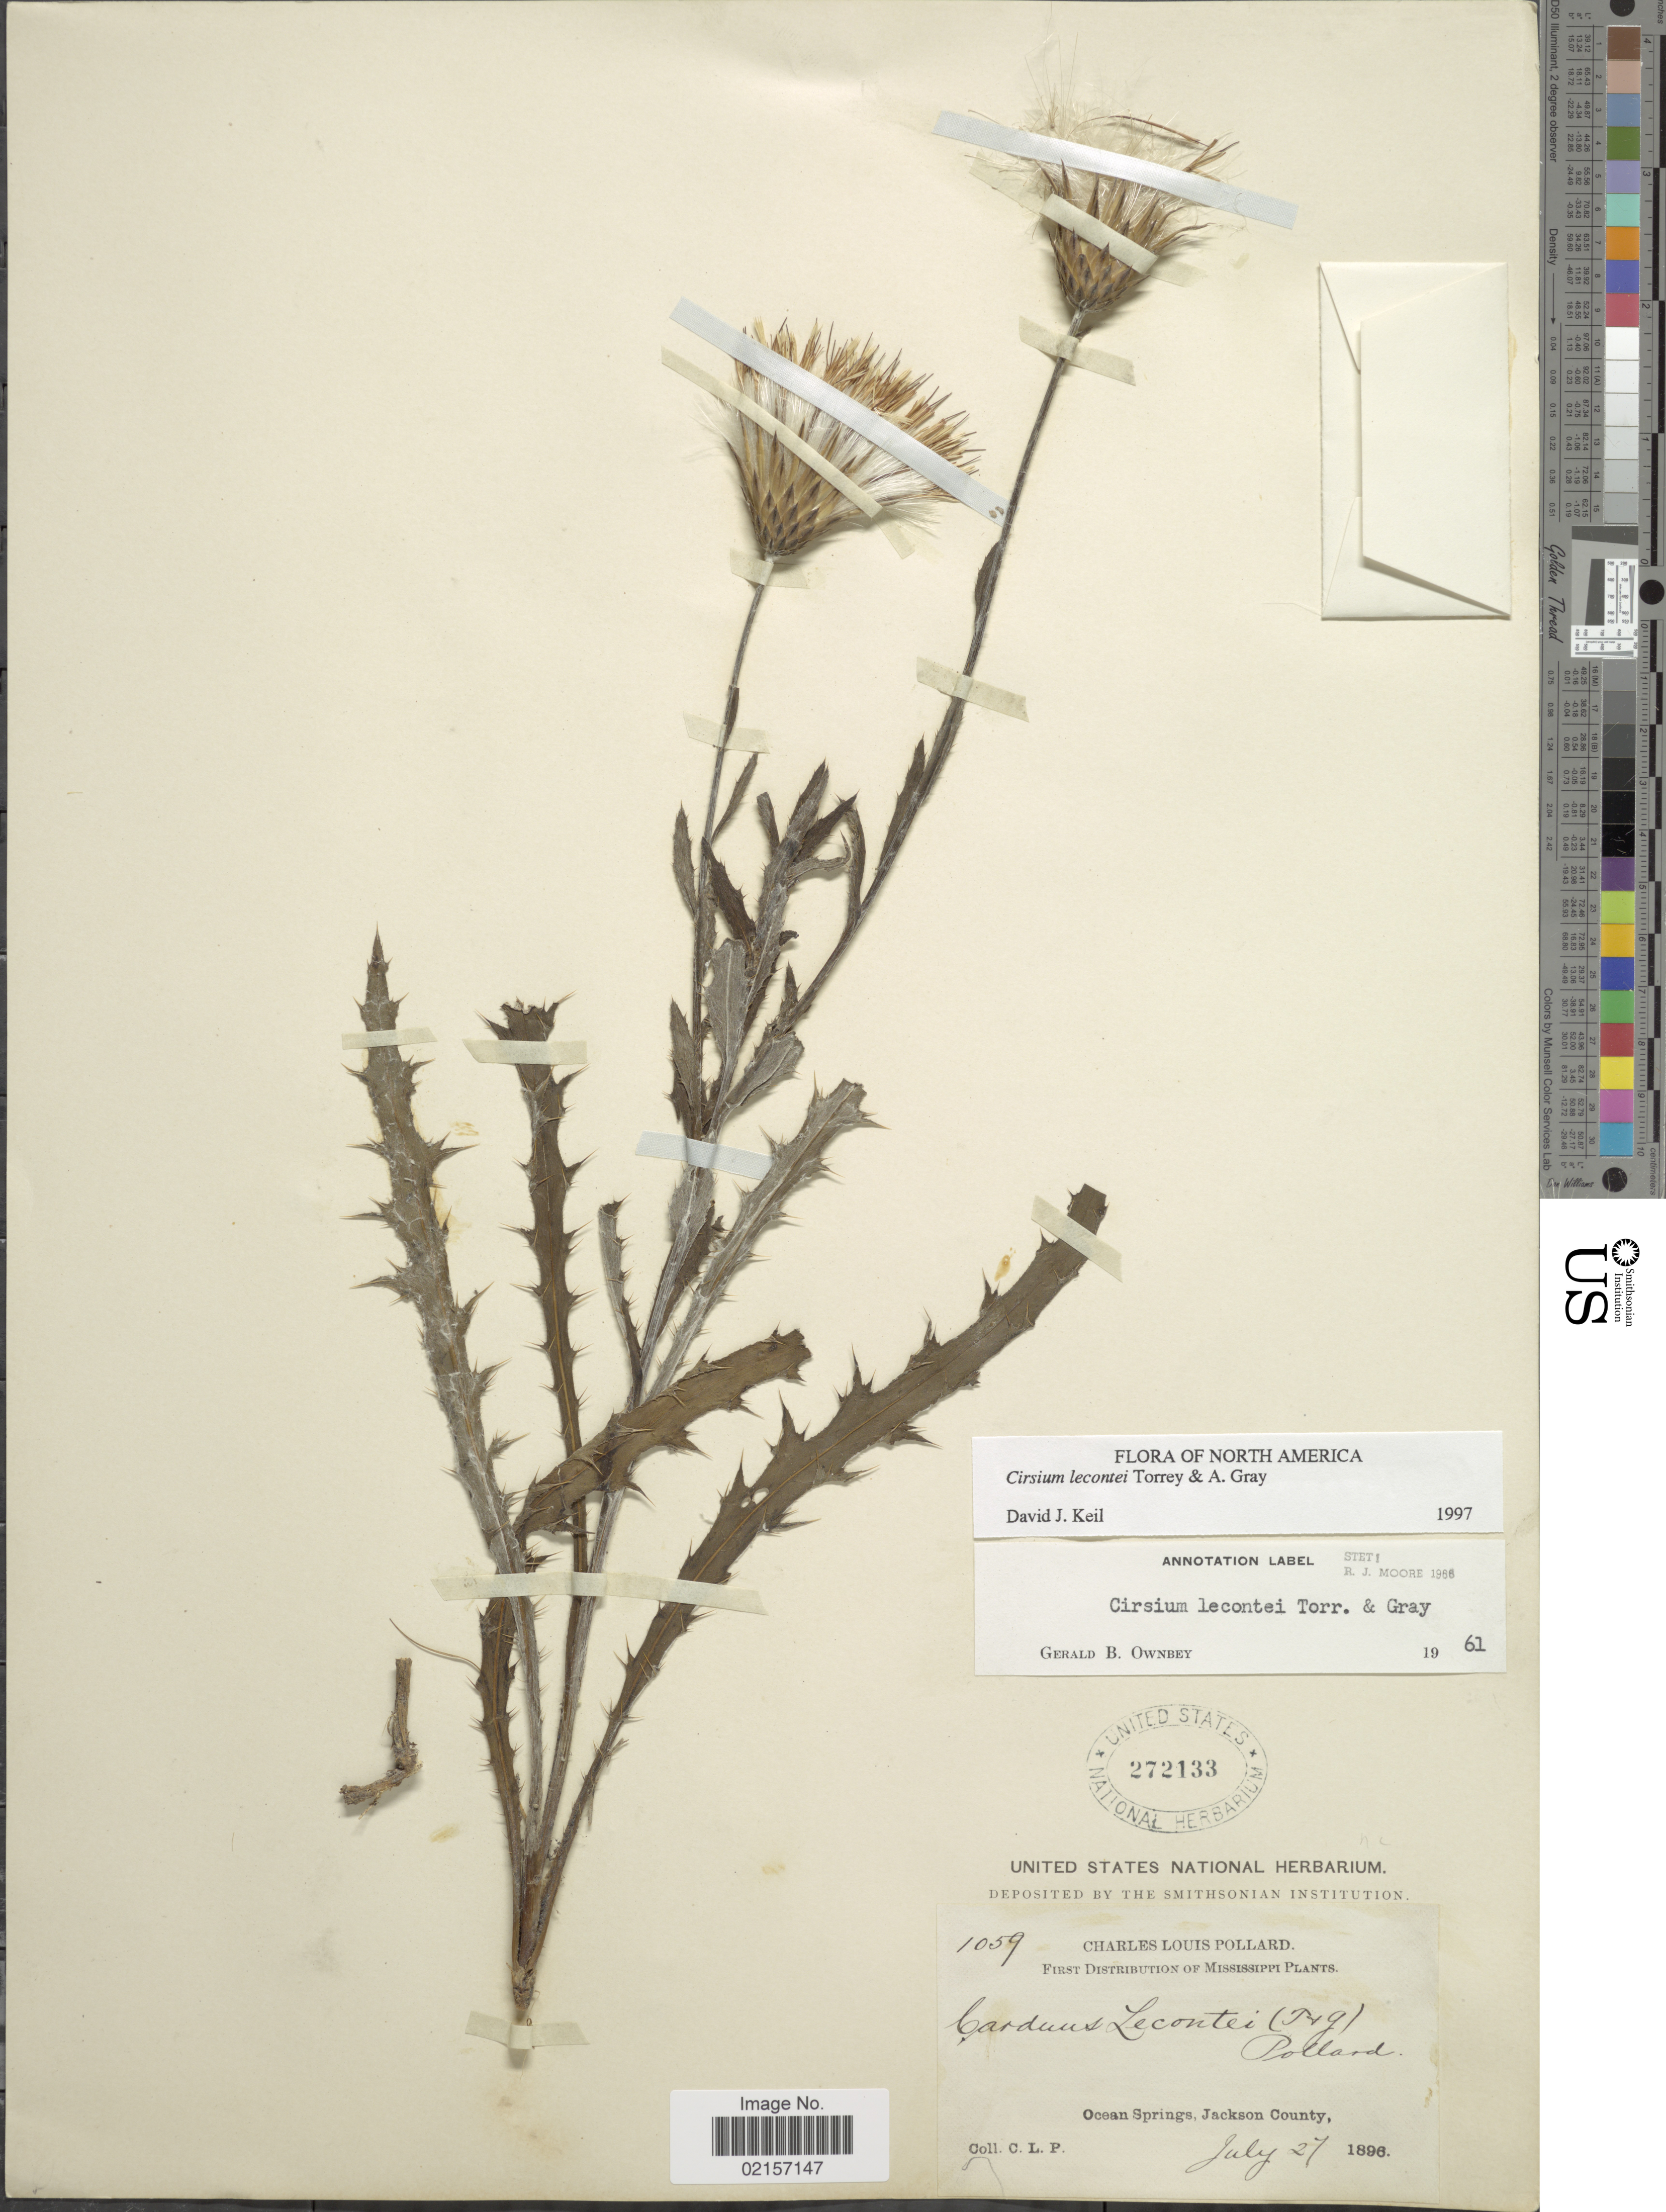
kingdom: Plantae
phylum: Tracheophyta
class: Magnoliopsida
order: Asterales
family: Asteraceae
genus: Cirsium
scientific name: Cirsium lecontei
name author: Torr. & A. Gray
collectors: C. L. Pollard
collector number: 1059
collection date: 1896-07-27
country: United States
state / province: Mississippi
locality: Ocean Springs, Jackson County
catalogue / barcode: US 272133